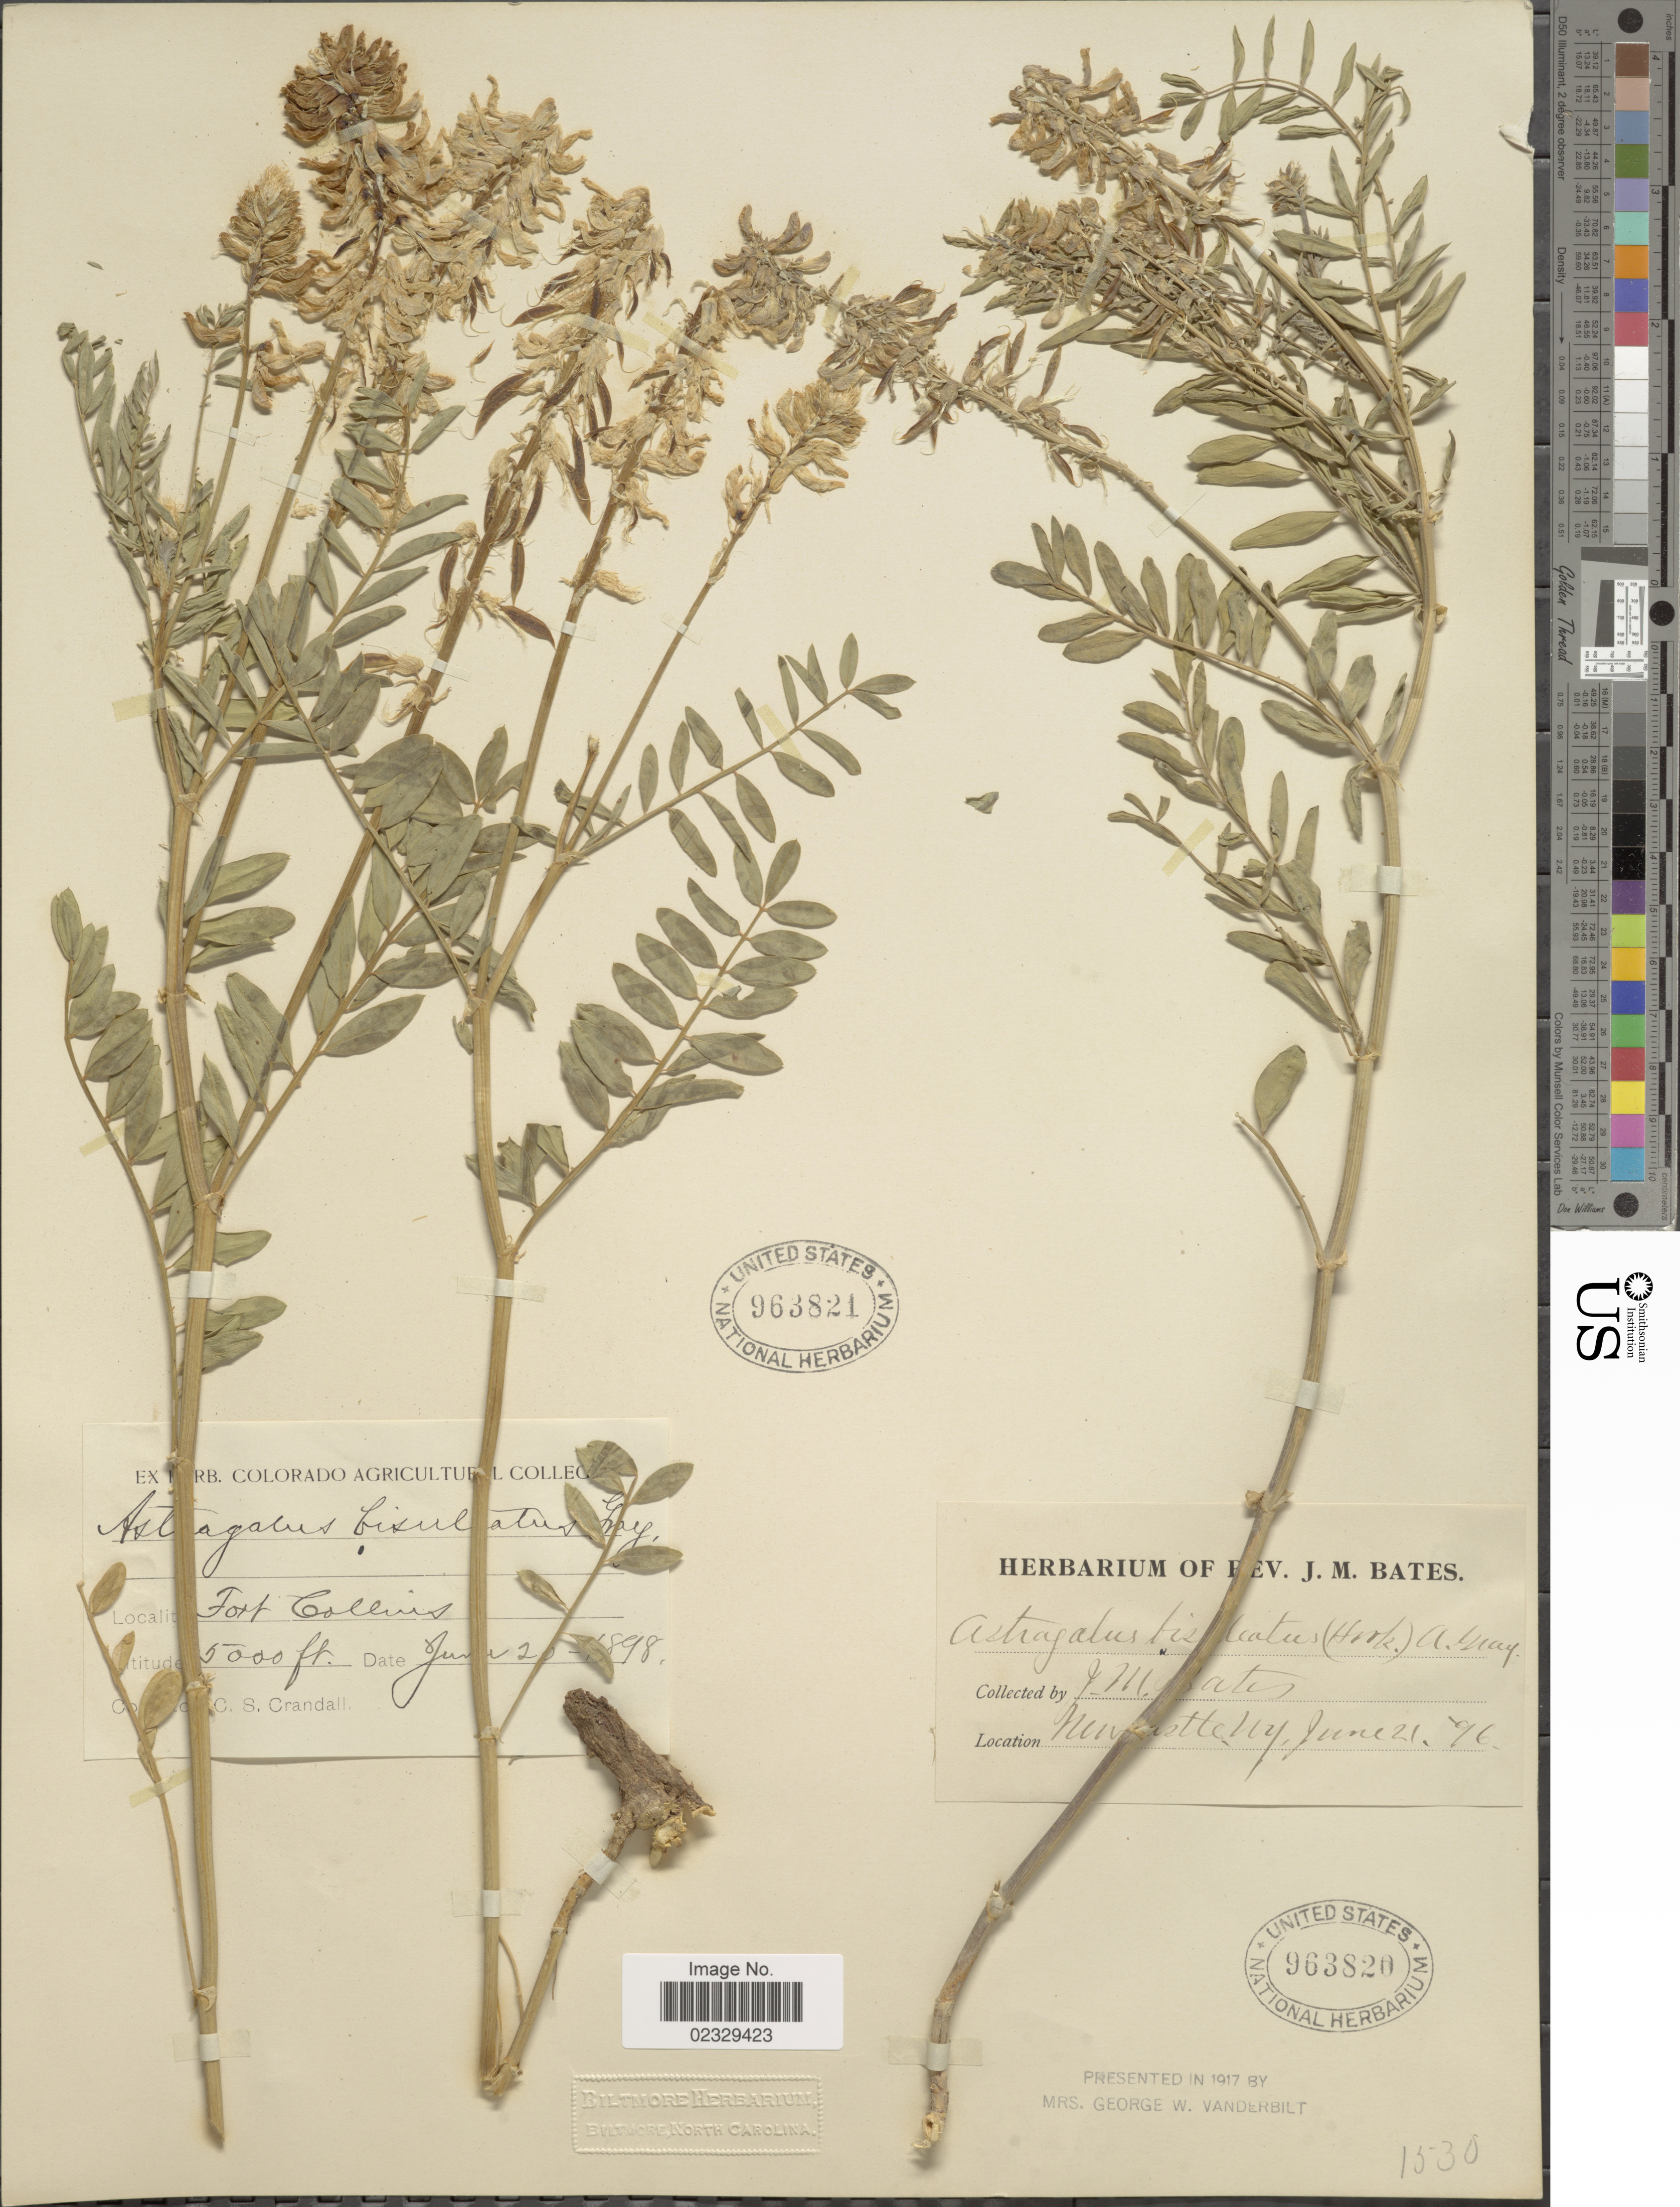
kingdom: Plantae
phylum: Tracheophyta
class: Magnoliopsida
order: Fabales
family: Fabaceae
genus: Astragalus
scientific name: Astragalus bisulcatus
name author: (Hook.) A. Gray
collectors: J. Bates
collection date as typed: Transcribed d/m/y: 21/6/96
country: United States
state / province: New York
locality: New Castle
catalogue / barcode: US 963820-2